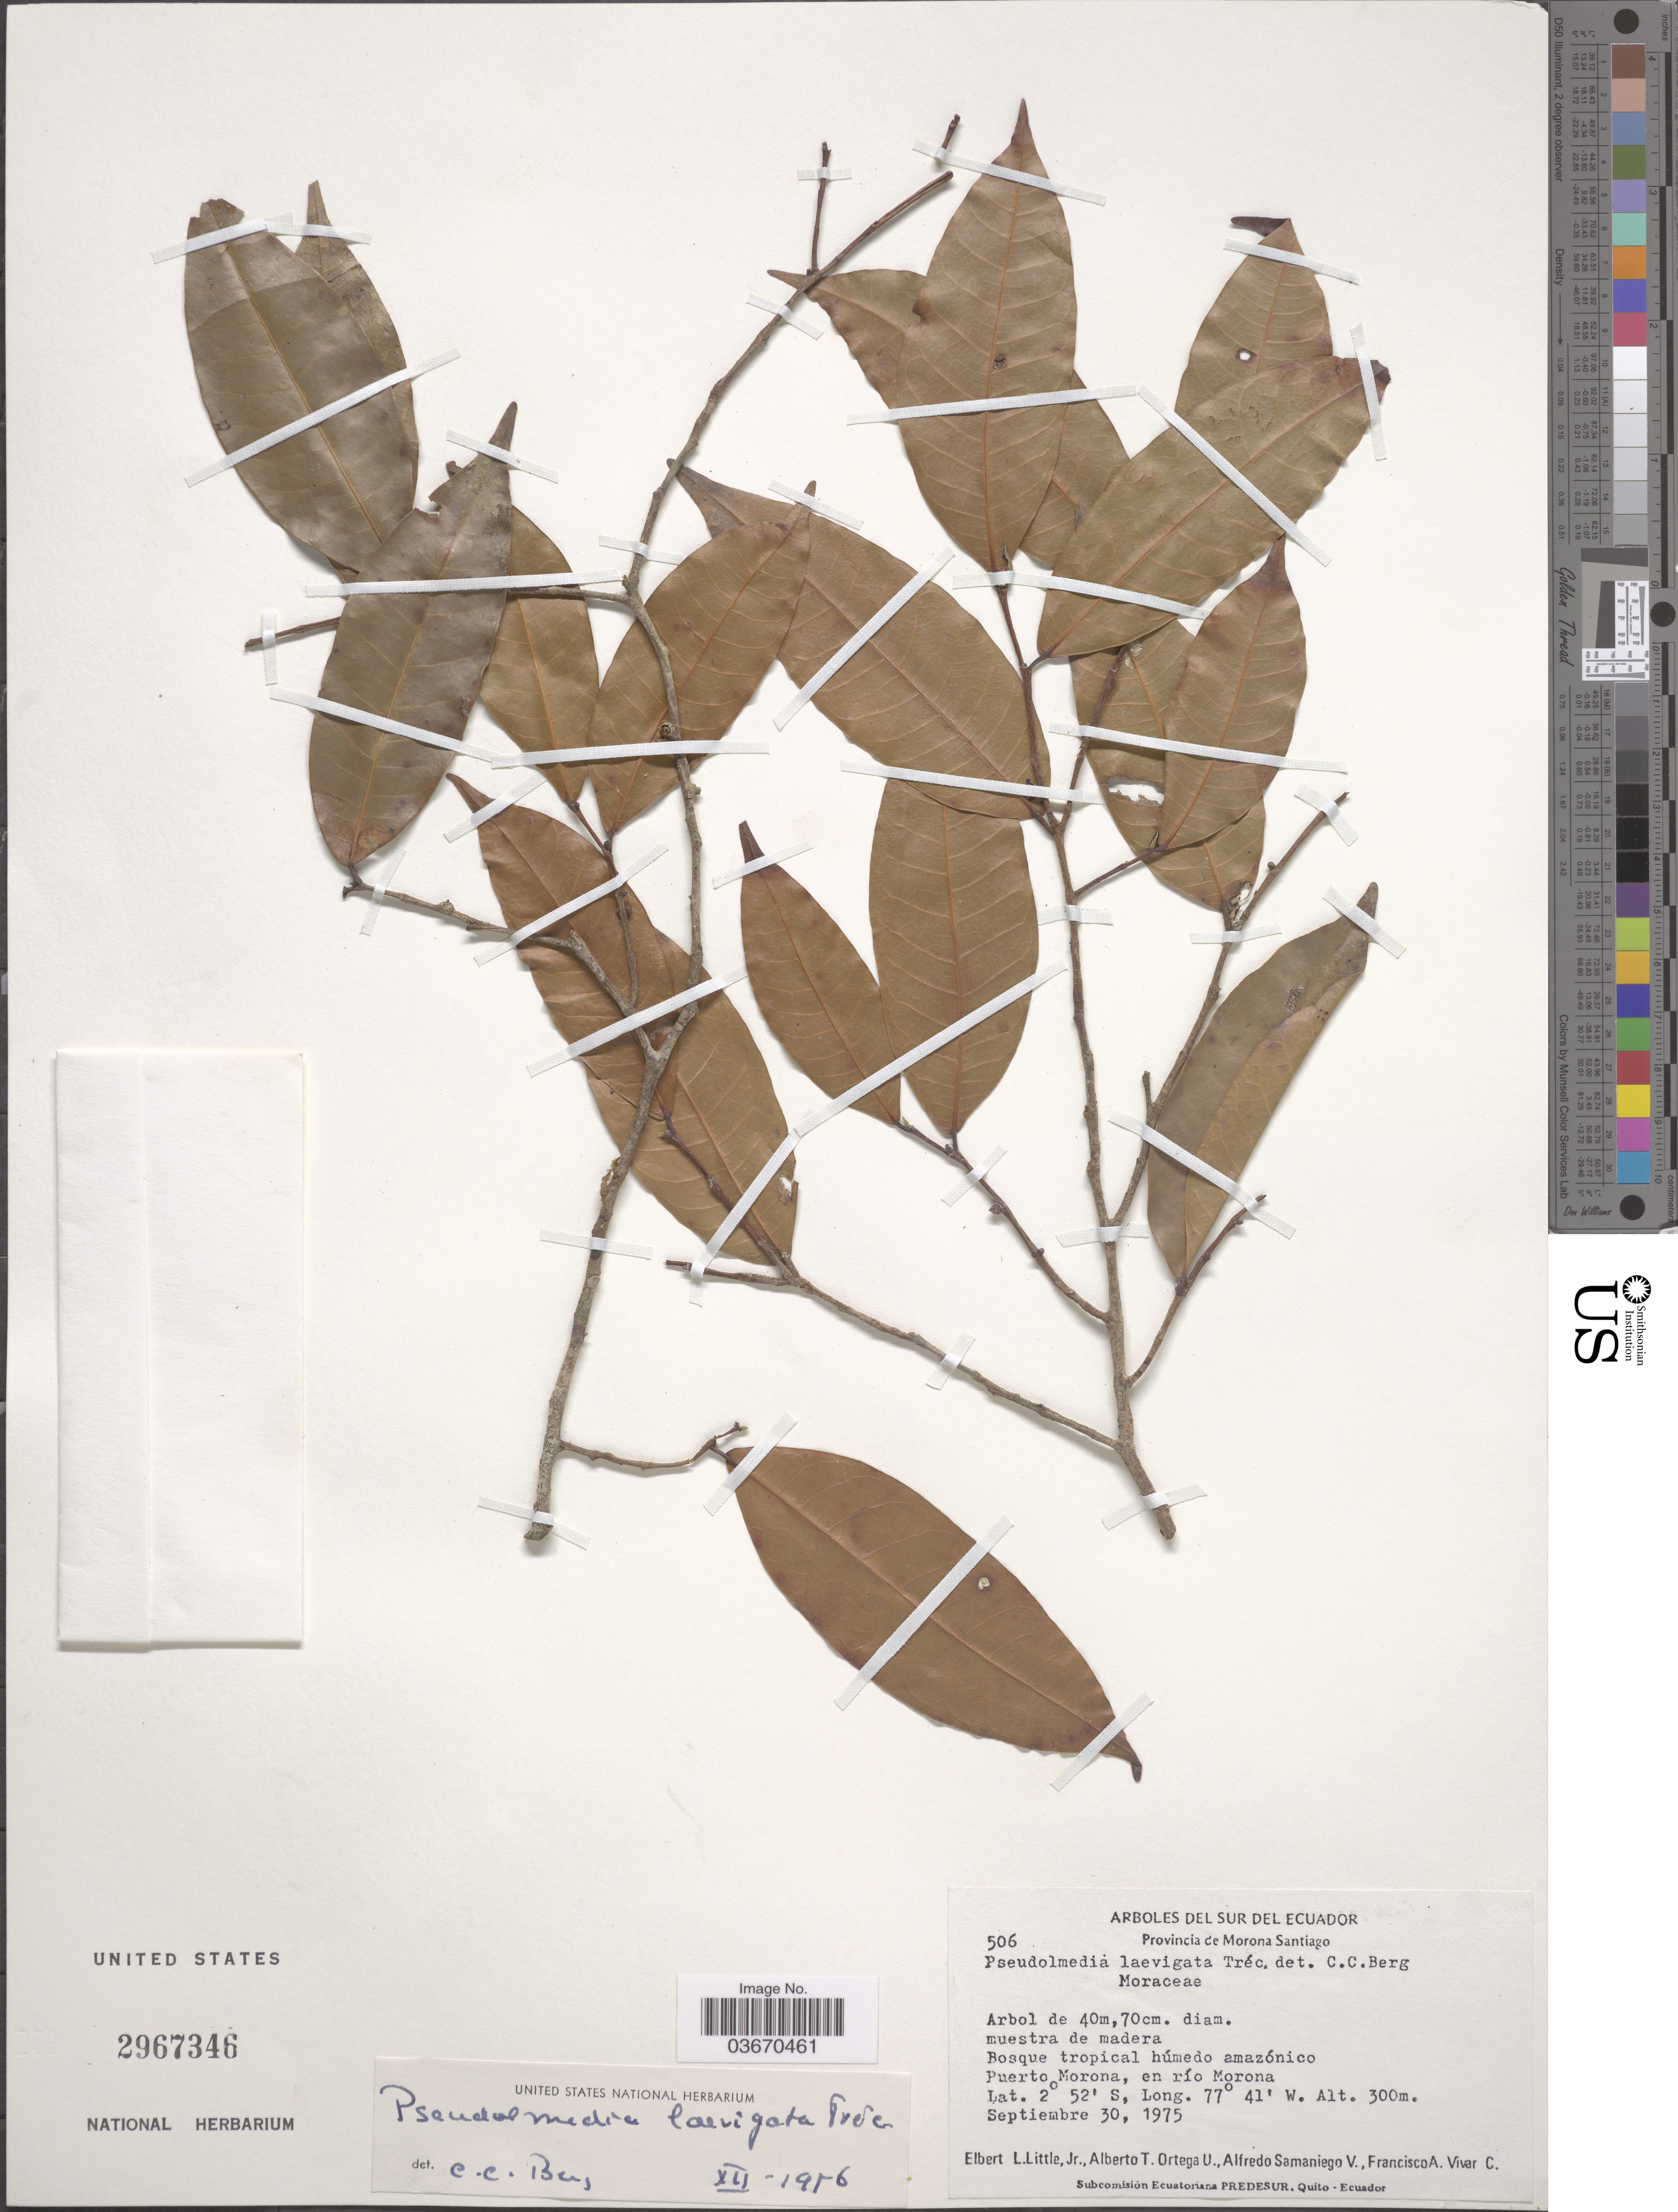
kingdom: Plantae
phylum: Tracheophyta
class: Magnoliopsida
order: Rosales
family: Moraceae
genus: Pseudolmedia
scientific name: Pseudolmedia laevigata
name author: Trécul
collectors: E. L. Little, A. T. Ortega U., A. V. Samaniego & F. A. Vivar C.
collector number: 506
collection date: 1975-09-30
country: Ecuador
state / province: Morona-Santiago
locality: Sur del Ecuador. Puerto Morona, en río Morona.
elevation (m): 300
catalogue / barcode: US 3967346